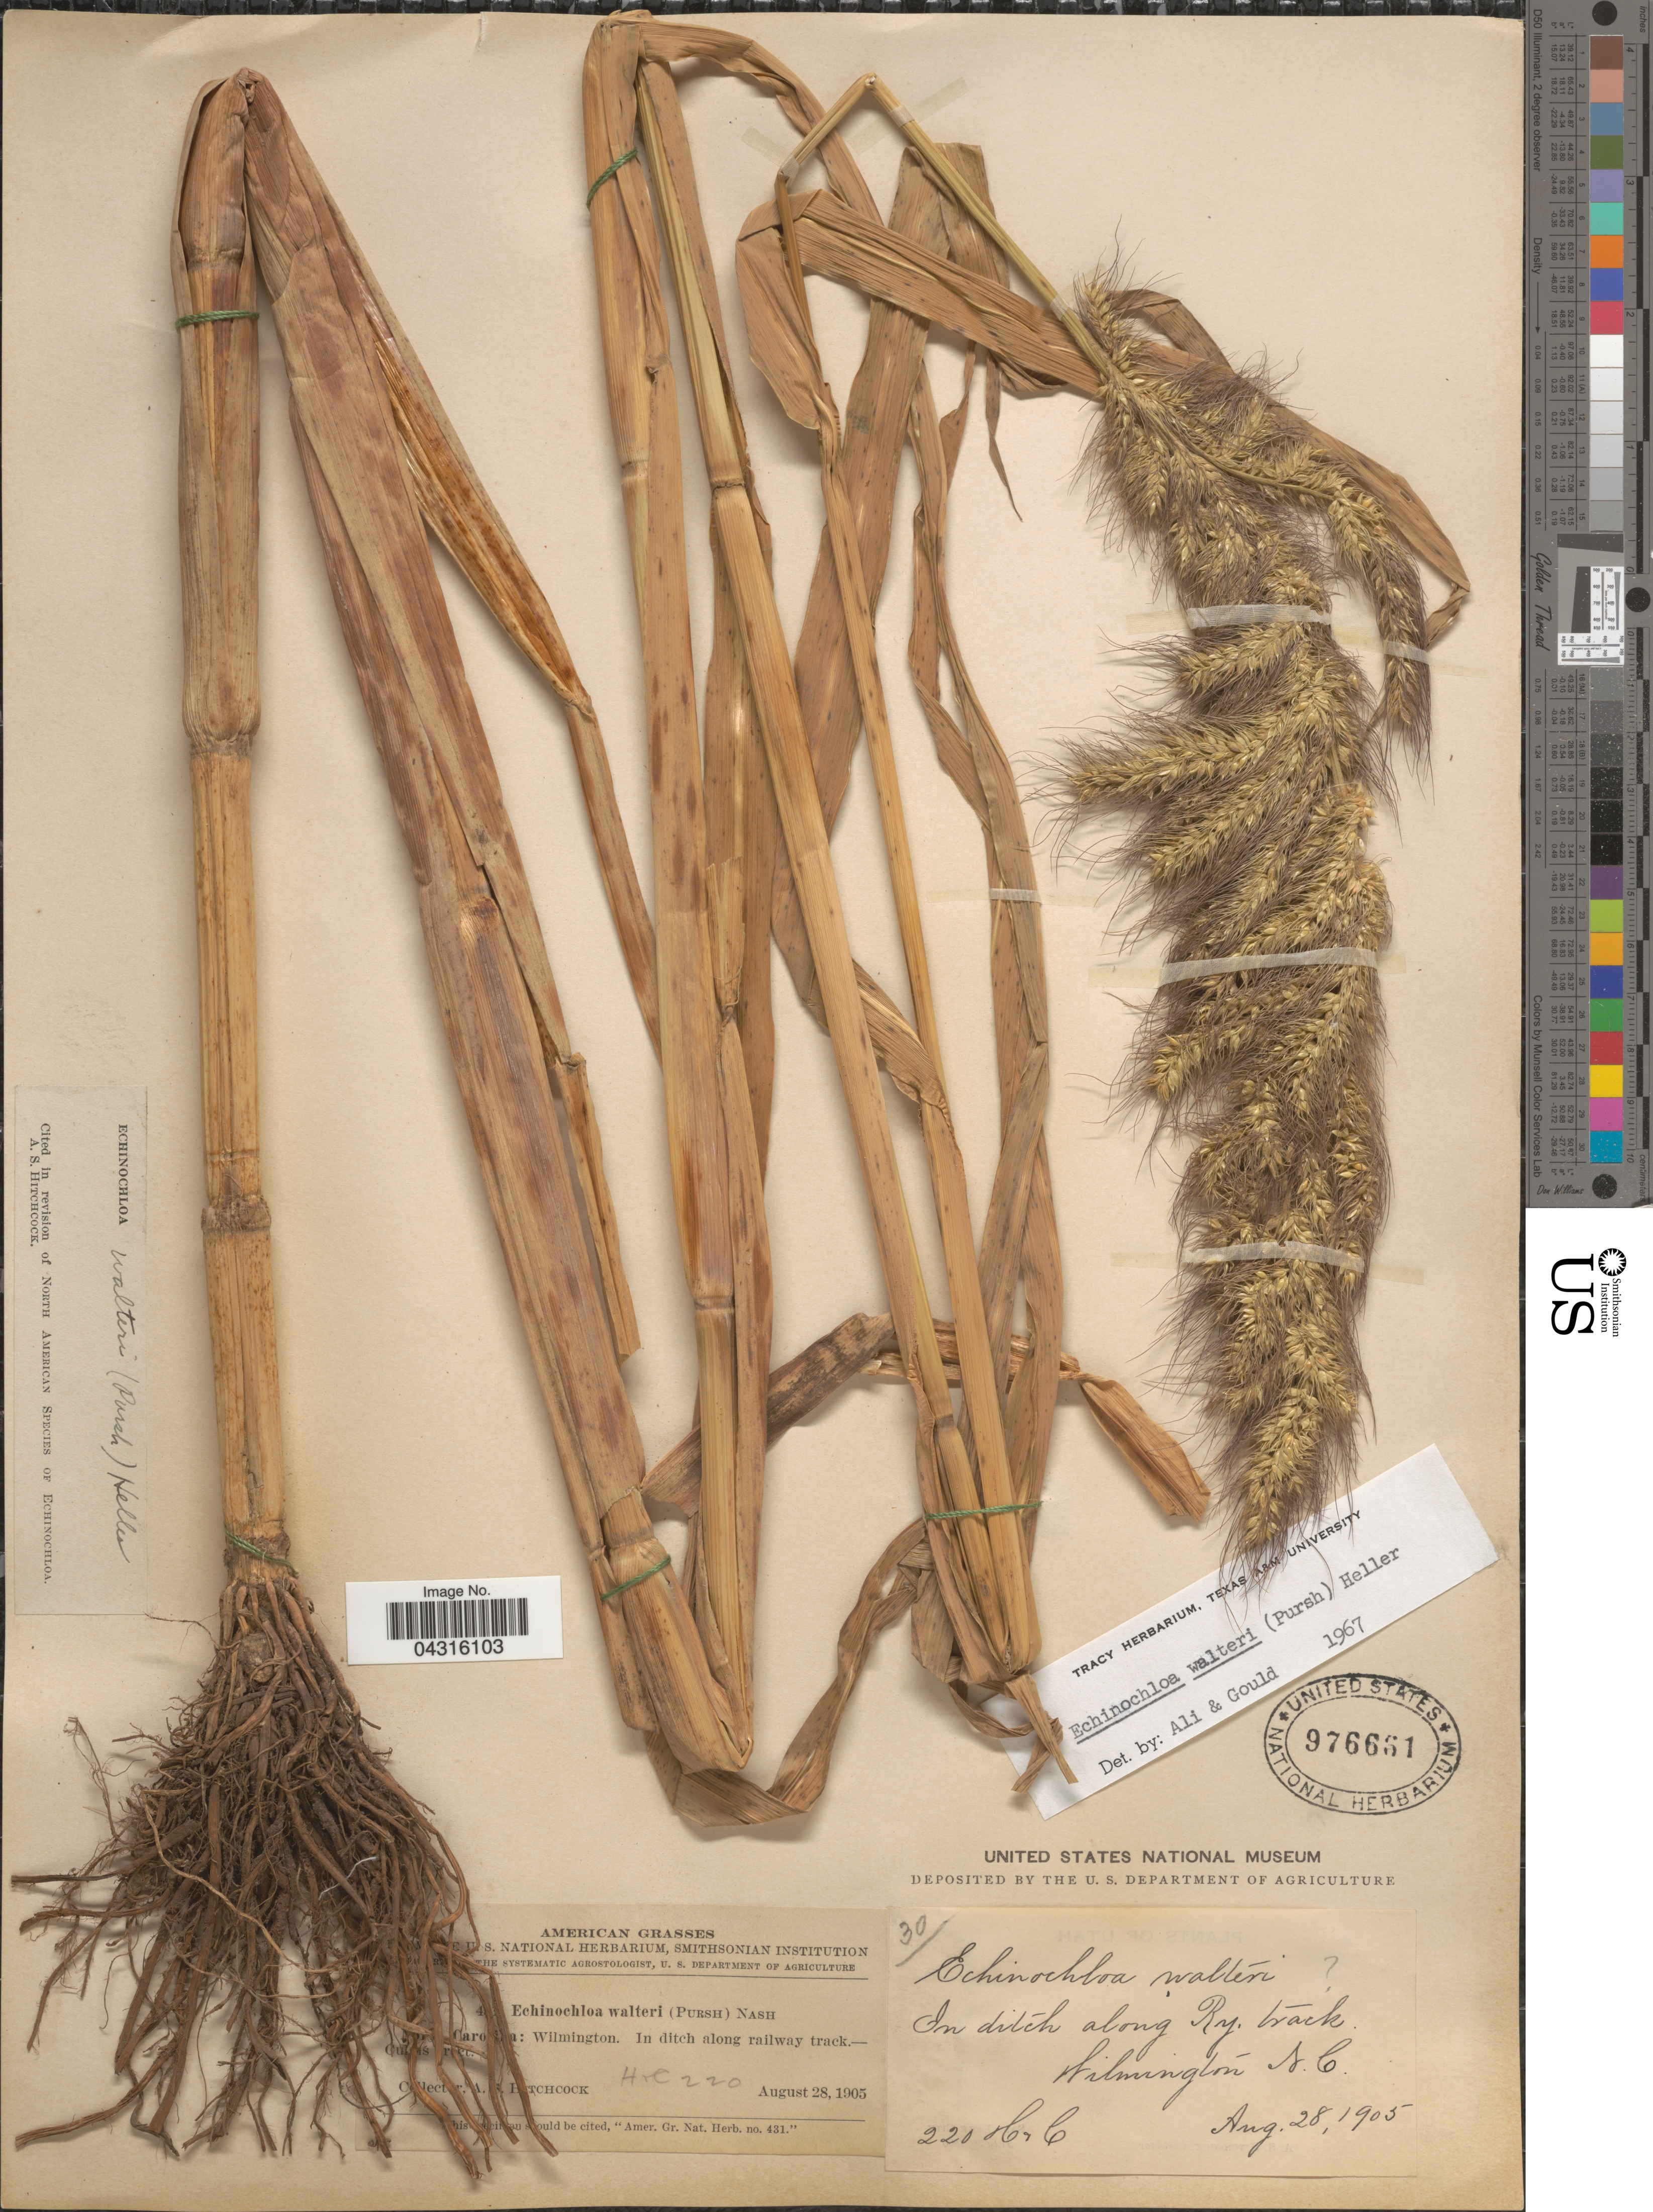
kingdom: Plantae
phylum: Tracheophyta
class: Liliopsida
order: Poales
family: Poaceae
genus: Echinochloa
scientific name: Echinochloa walteri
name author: (Pursh) A. Heller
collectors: A. S. Hitchcock & A. C.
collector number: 220/4!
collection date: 1905-08-28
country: United States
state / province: North Carolina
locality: Wilmington.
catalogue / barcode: US 976661